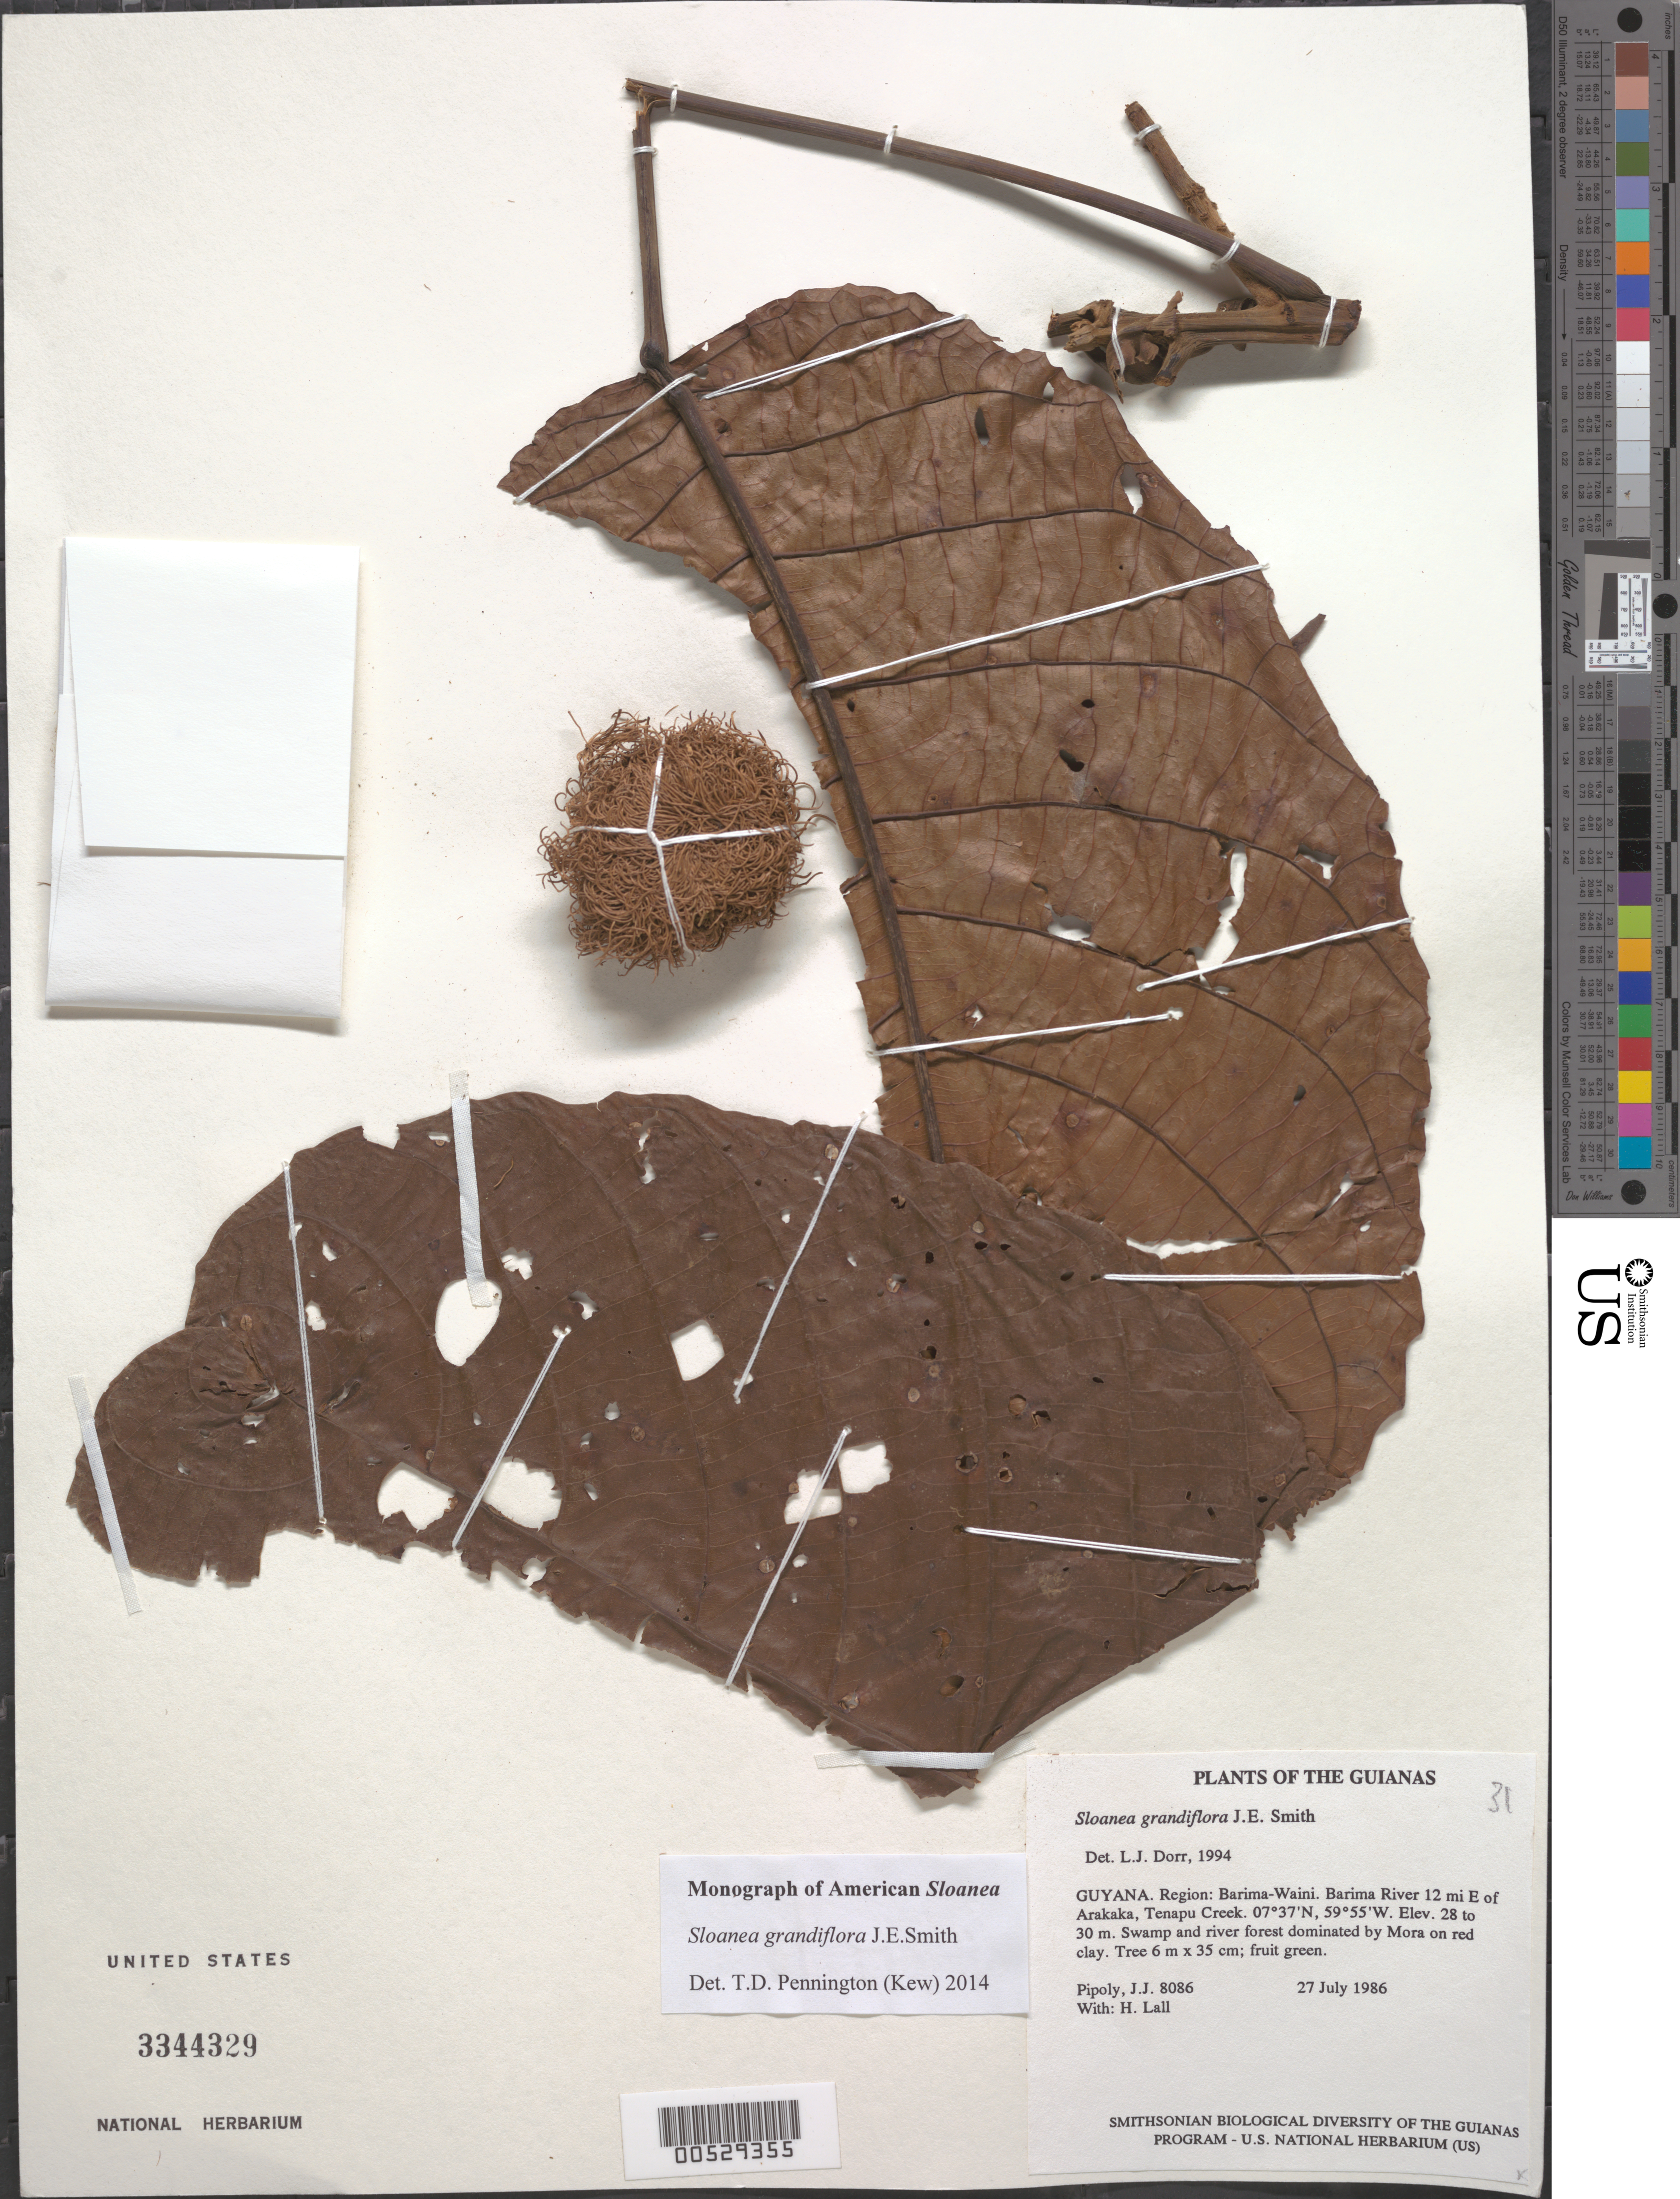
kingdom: Plantae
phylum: Tracheophyta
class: Magnoliopsida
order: Oxalidales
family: Elaeocarpaceae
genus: Sloanea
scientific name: Sloanea grandiflora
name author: Sm.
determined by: Pennington, T. D., (K)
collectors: J. J. Pipoly & H. Lall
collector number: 8086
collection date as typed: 27 July 1986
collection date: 1986-07-27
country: Guyana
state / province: Barima-Waini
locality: Barima River 12 mi E of Arakaka, Tenapu Creek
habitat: Swamp and river forest dominated by Mora on red clay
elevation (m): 28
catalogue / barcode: US 3344329